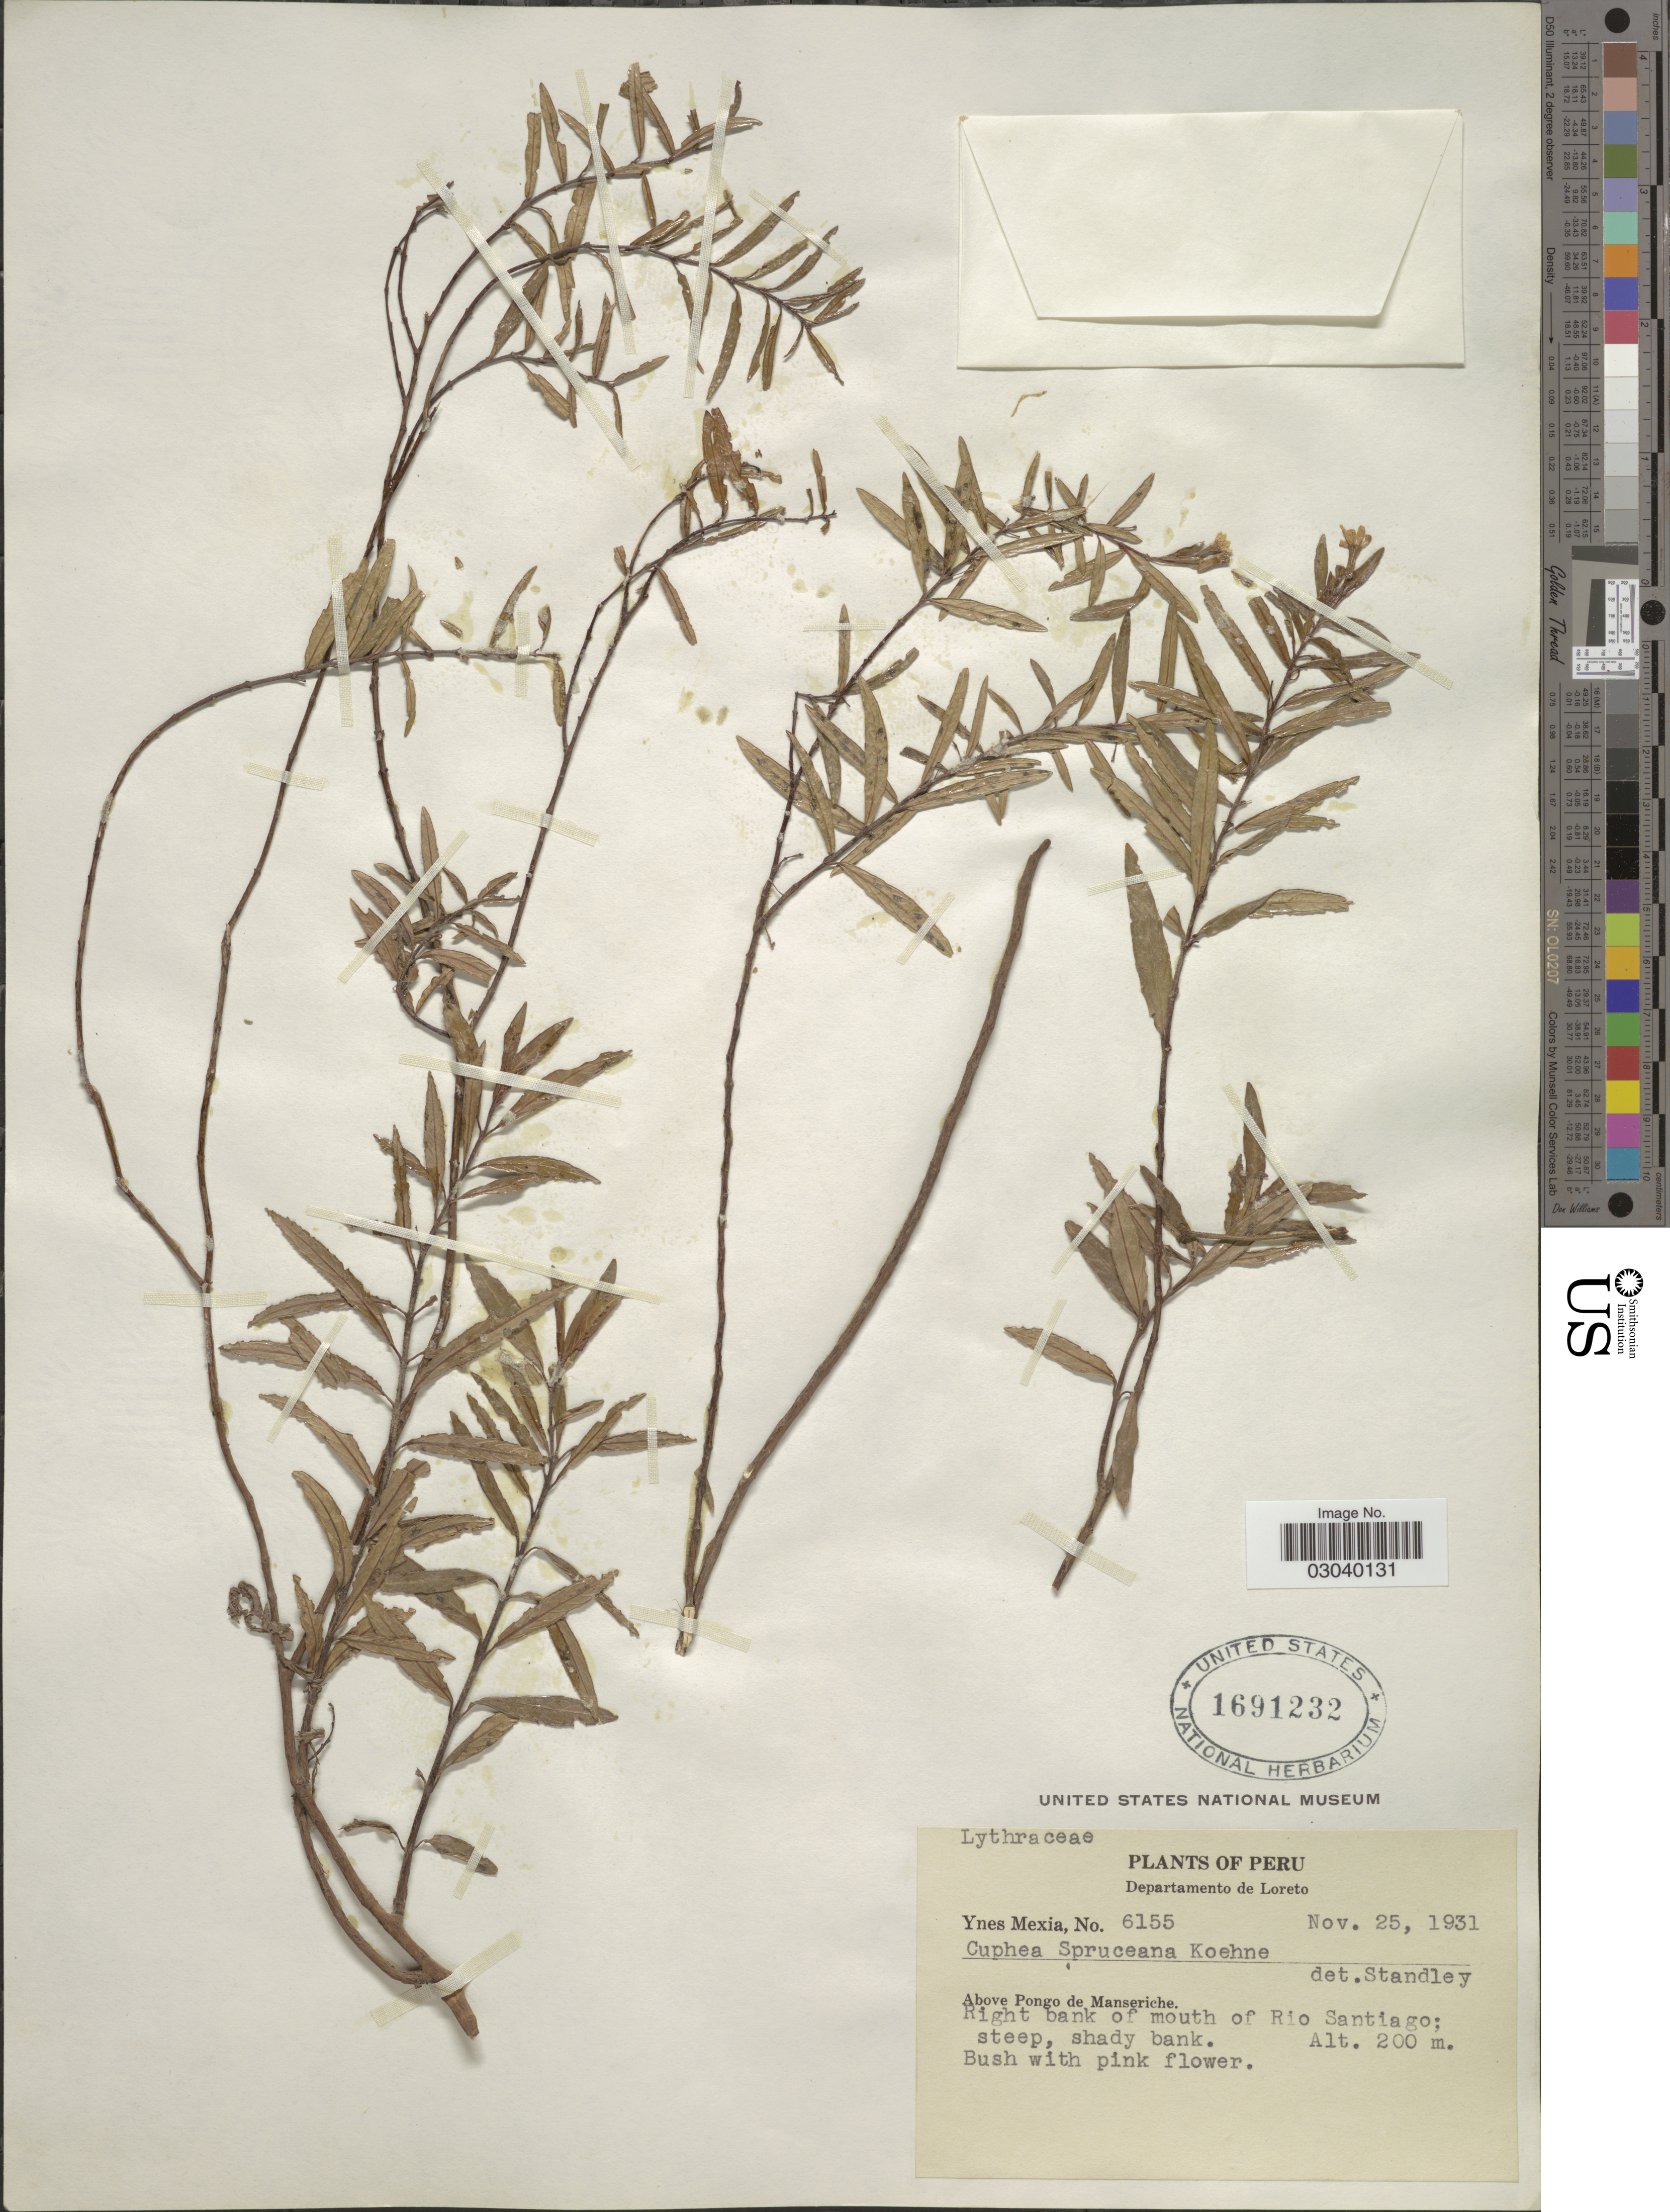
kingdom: Plantae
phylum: Tracheophyta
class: Magnoliopsida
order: Myrtales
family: Lythraceae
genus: Cuphea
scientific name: Cuphea spruceana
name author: Koehne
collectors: Y. Mexia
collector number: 6155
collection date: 1931-11-25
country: Peru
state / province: Loreto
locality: Departamento de Loreto, Above Pongo de Manseriche. Right bank of mouth of Rio Santiago.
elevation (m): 200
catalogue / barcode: US 1691232